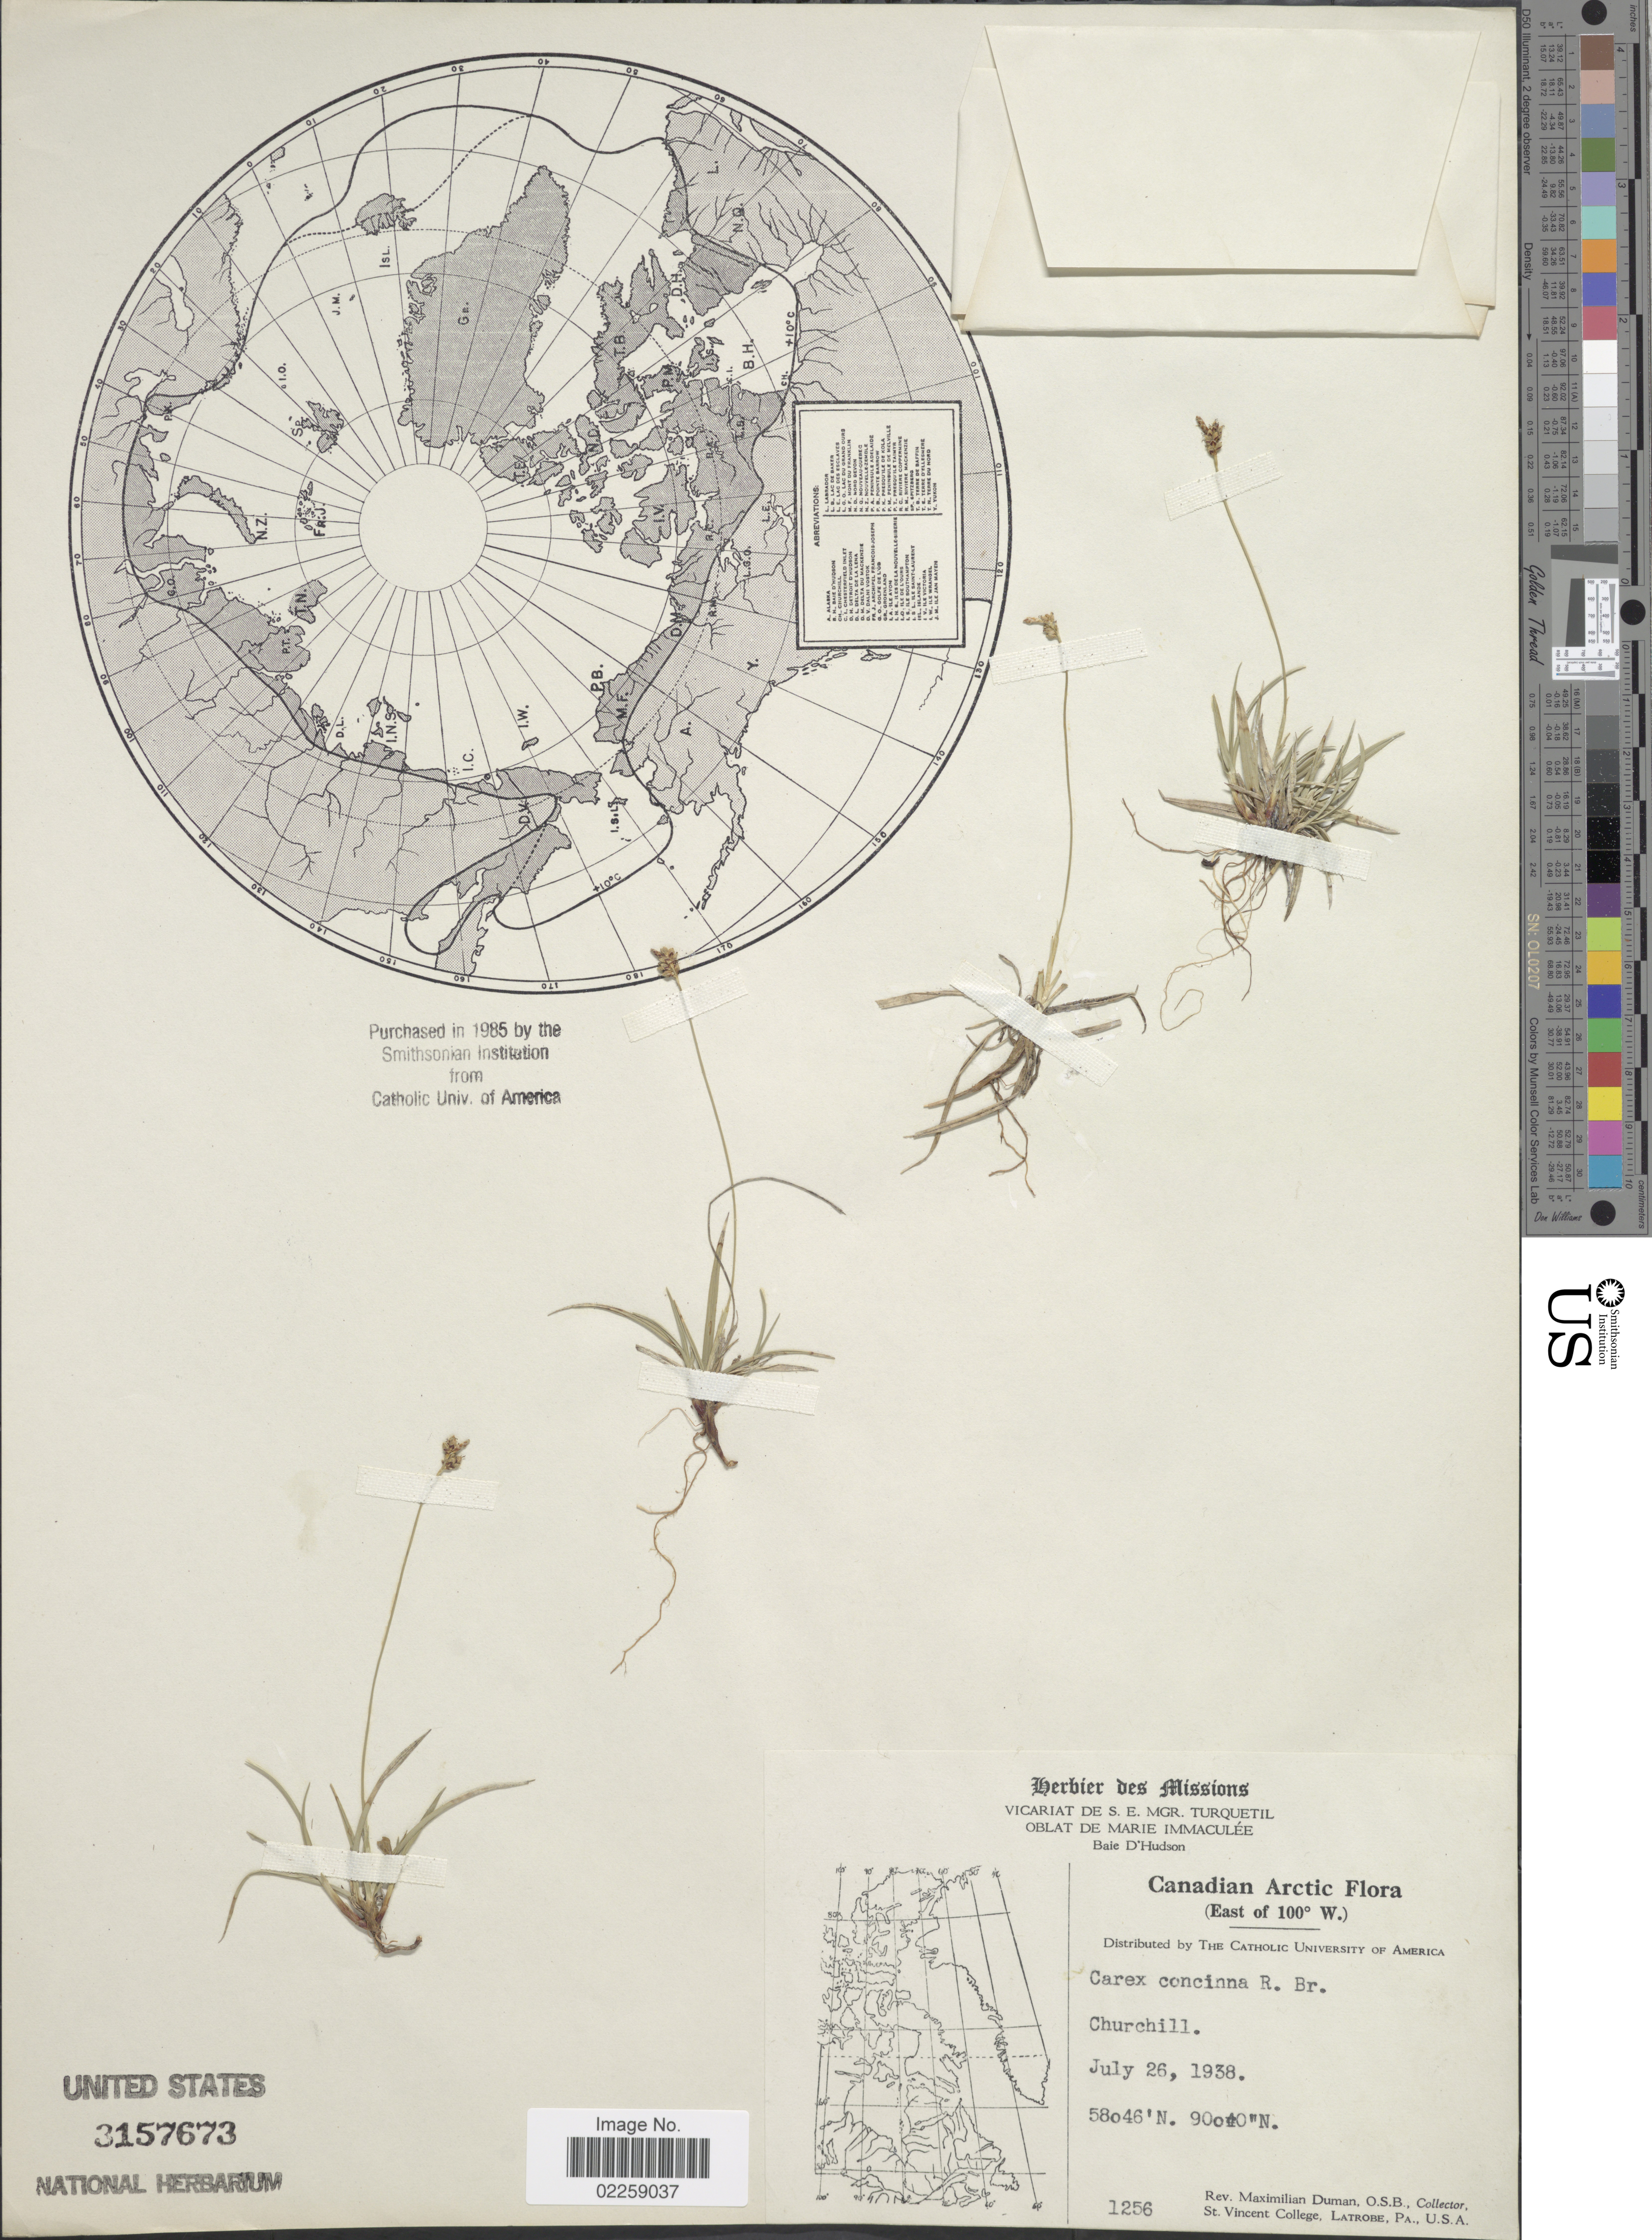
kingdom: Plantae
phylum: Tracheophyta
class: Liliopsida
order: Poales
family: Cyperaceae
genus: Carex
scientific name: Carex concinna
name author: R. Br.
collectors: M. Duman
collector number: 1256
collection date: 1938-07-26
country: Canada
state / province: Manitoba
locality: Churchill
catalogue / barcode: US 3157673